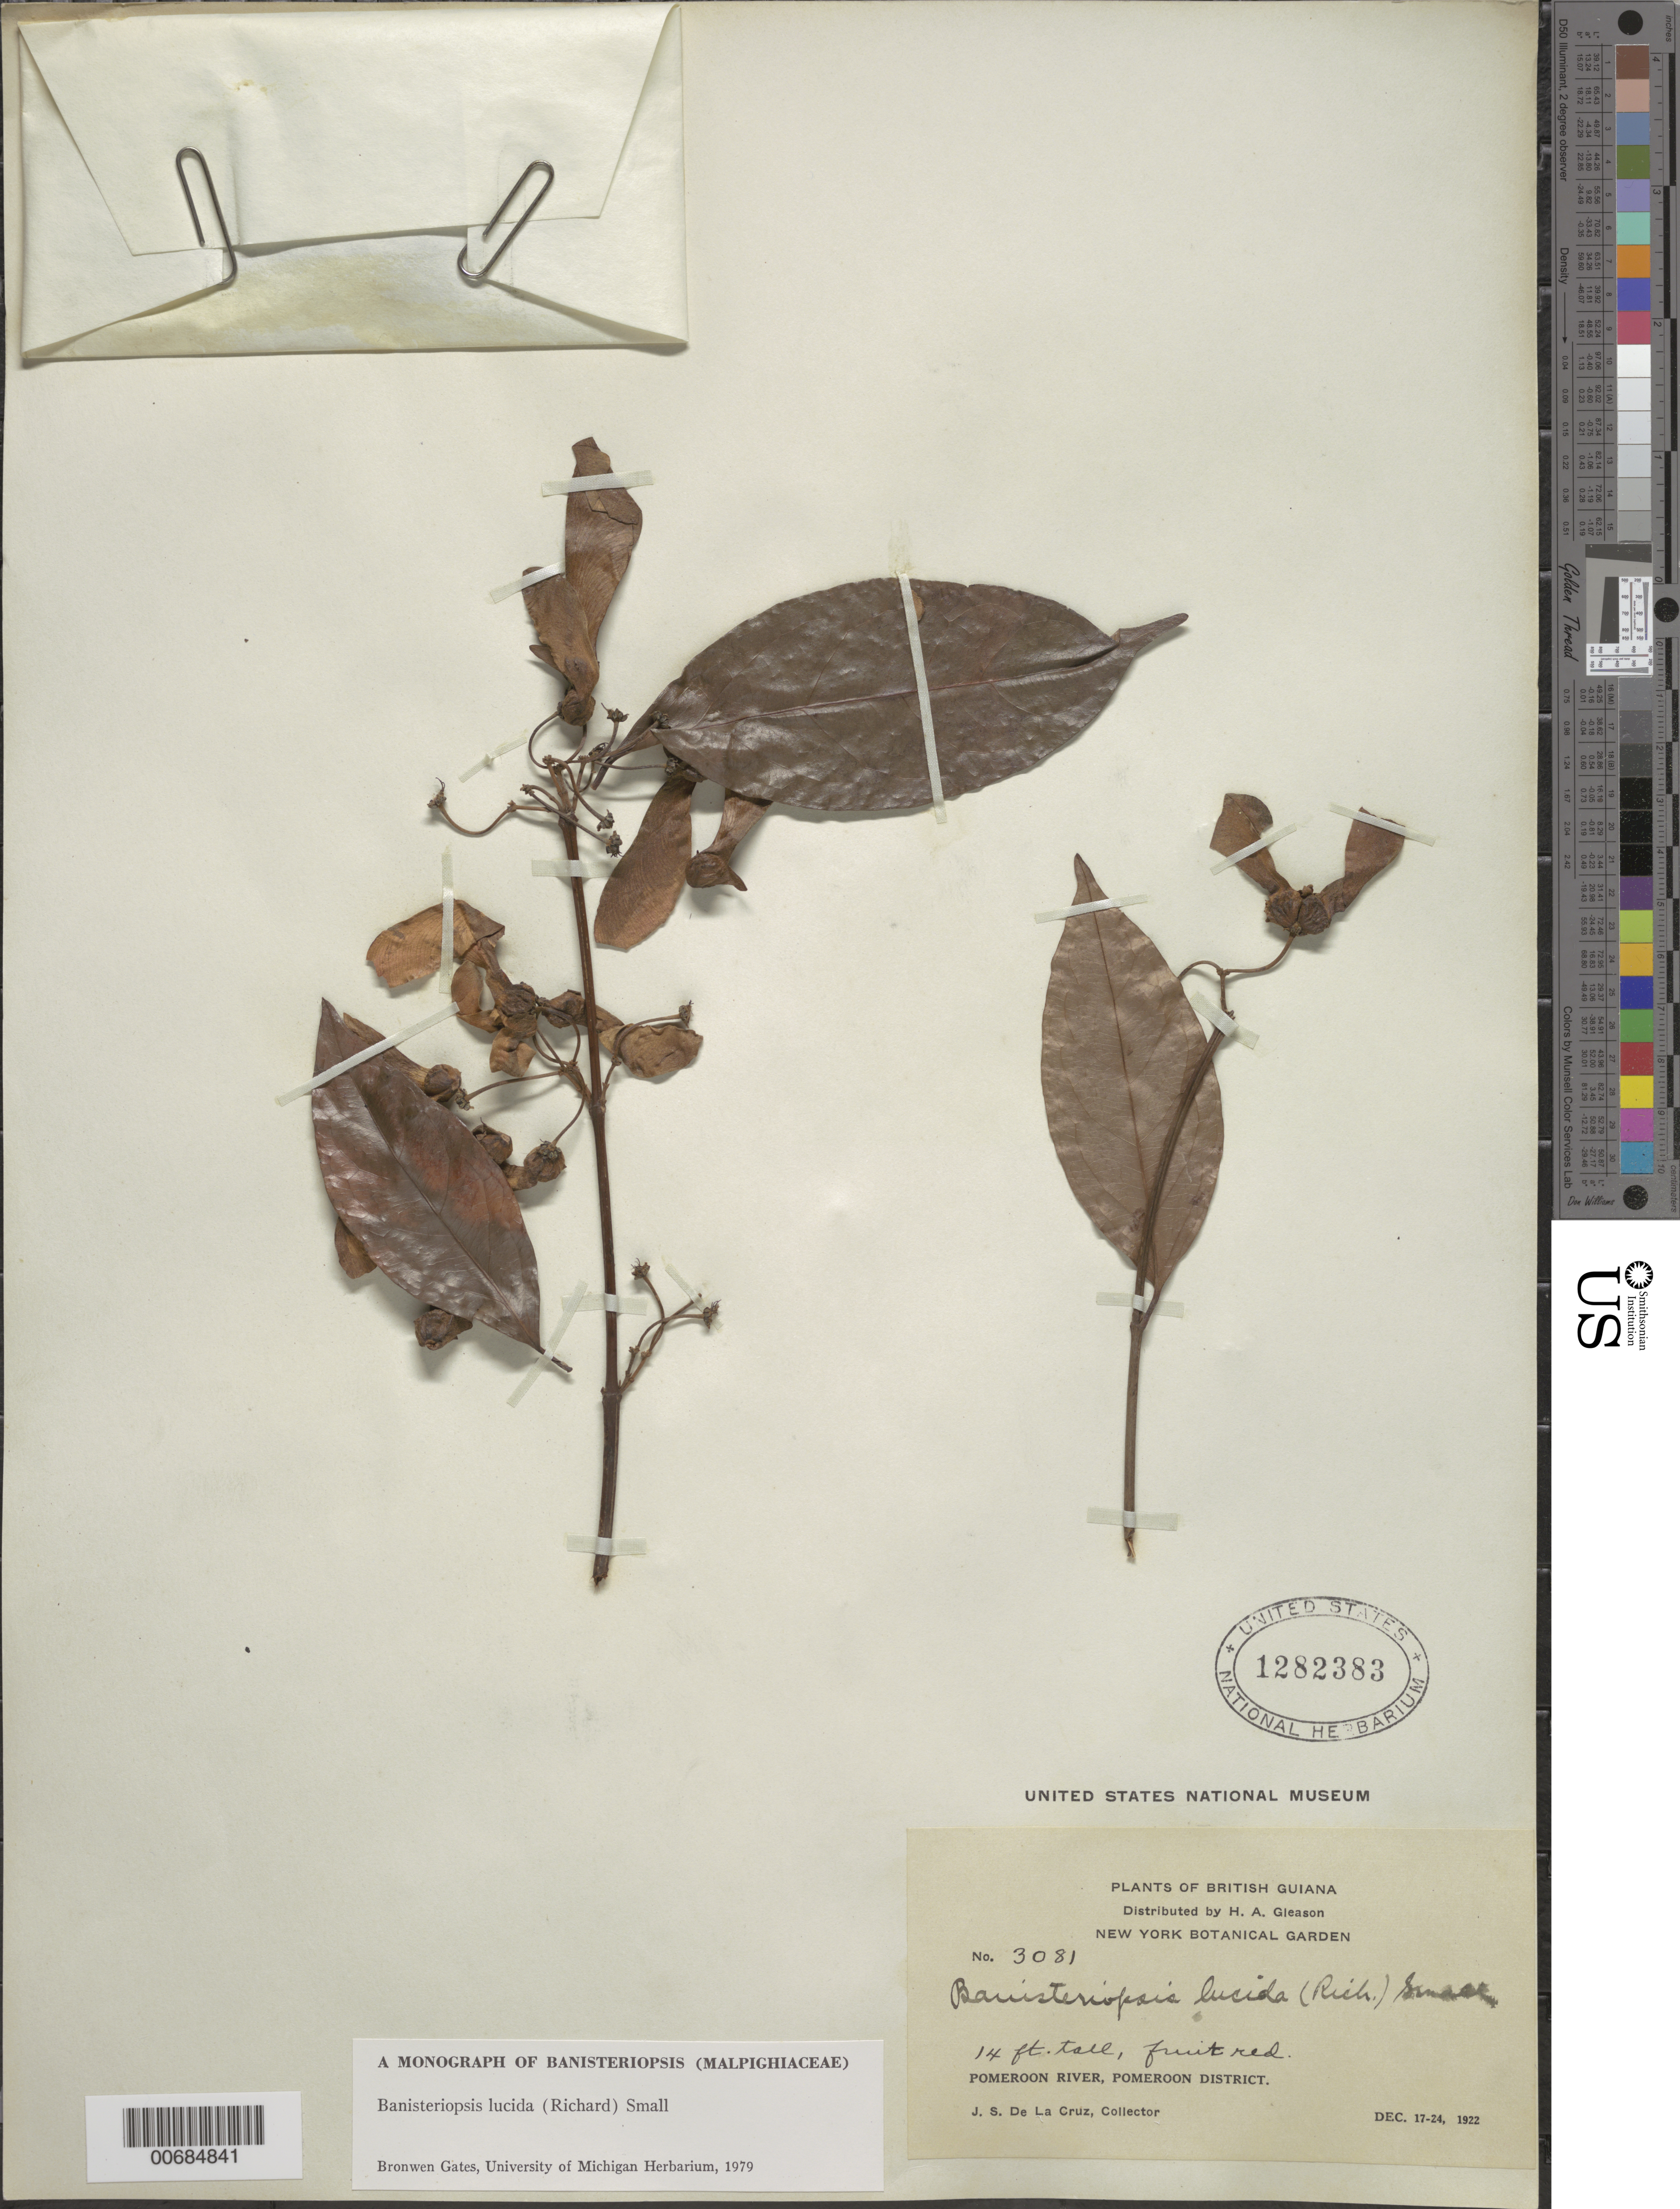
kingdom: Plantae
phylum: Tracheophyta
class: Magnoliopsida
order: Malpighiales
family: Malpighiaceae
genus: Banisteriopsis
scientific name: Banisteriopsis lucida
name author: (Rich.) Small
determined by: Gates, B.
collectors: J. S. de la Cruz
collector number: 3081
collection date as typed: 17-Dec-22 to 24-Dec-22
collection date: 1922-12-17/1922-12-24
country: Guyana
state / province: Pomeroon-Supenaam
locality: Pomeroon R.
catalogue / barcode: US 1282383